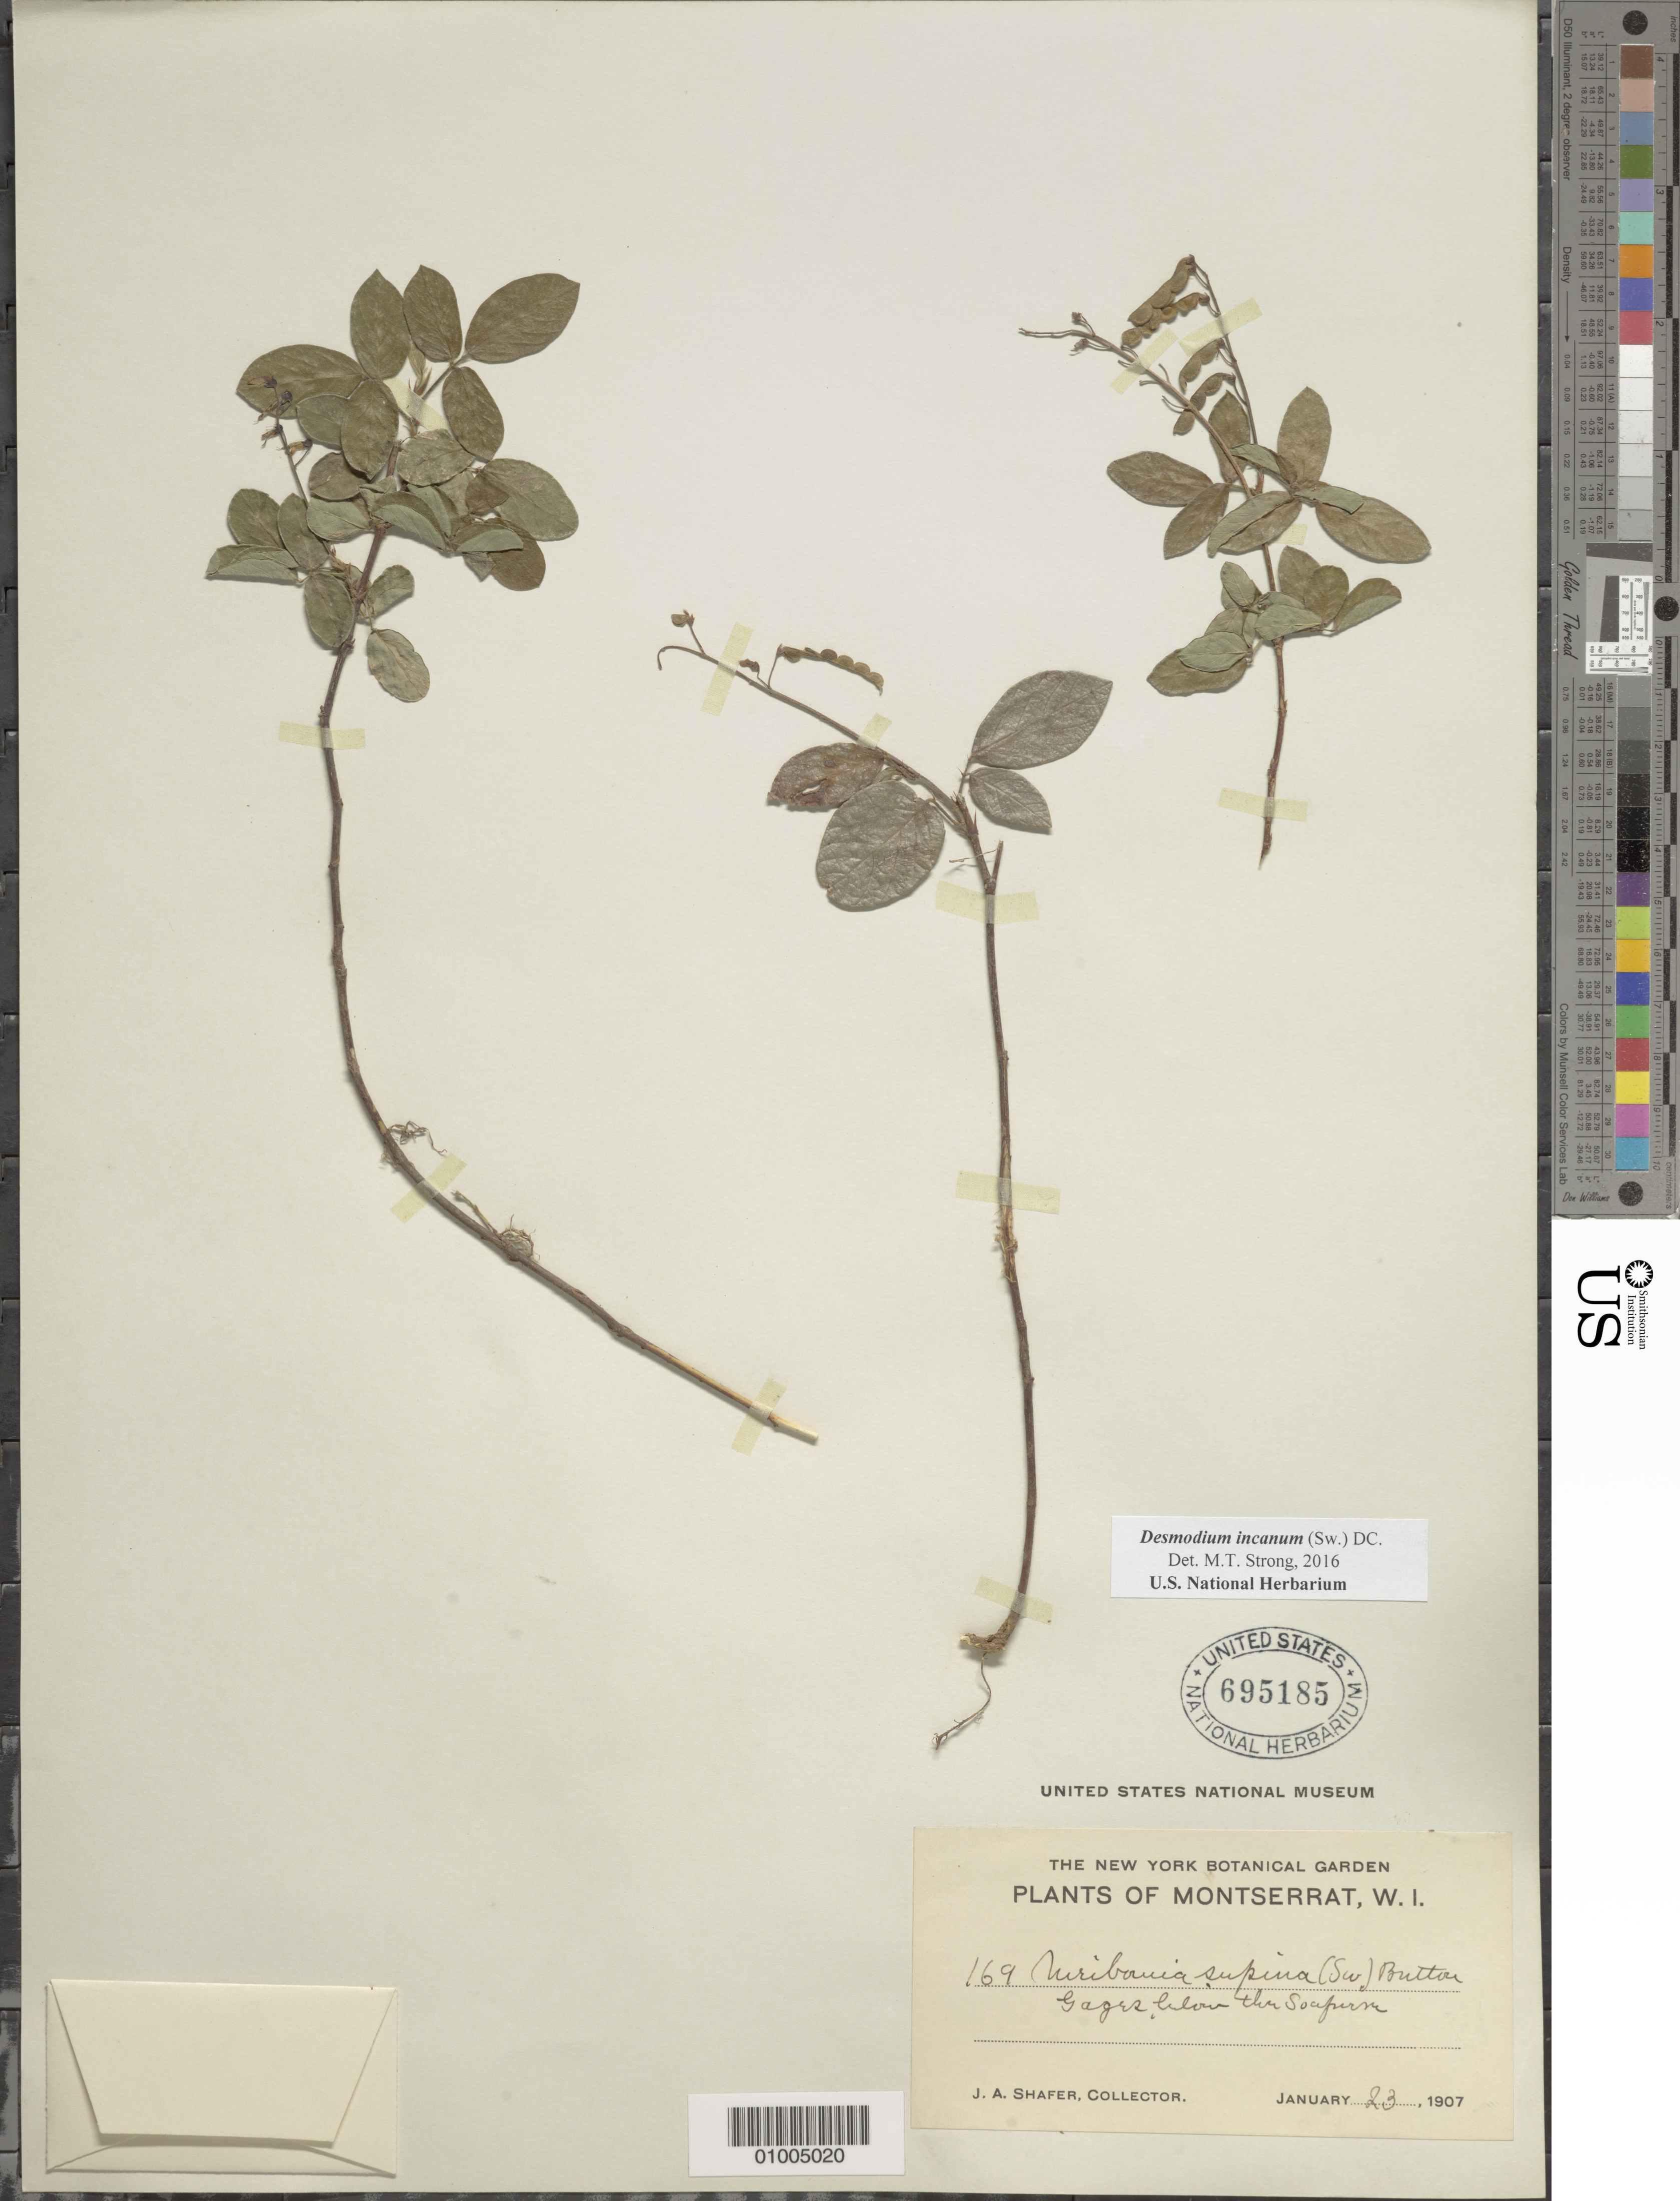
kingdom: Plantae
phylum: Tracheophyta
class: Magnoliopsida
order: Fabales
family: Fabaceae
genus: Desmodium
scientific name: Desmodium incanum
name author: (Sw.) DC.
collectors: J. A. Shafer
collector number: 169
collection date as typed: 23 Jan 1907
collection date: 1907-01-23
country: Montserrat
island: Montserrat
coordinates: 0 N, 0 E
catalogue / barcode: US 695185